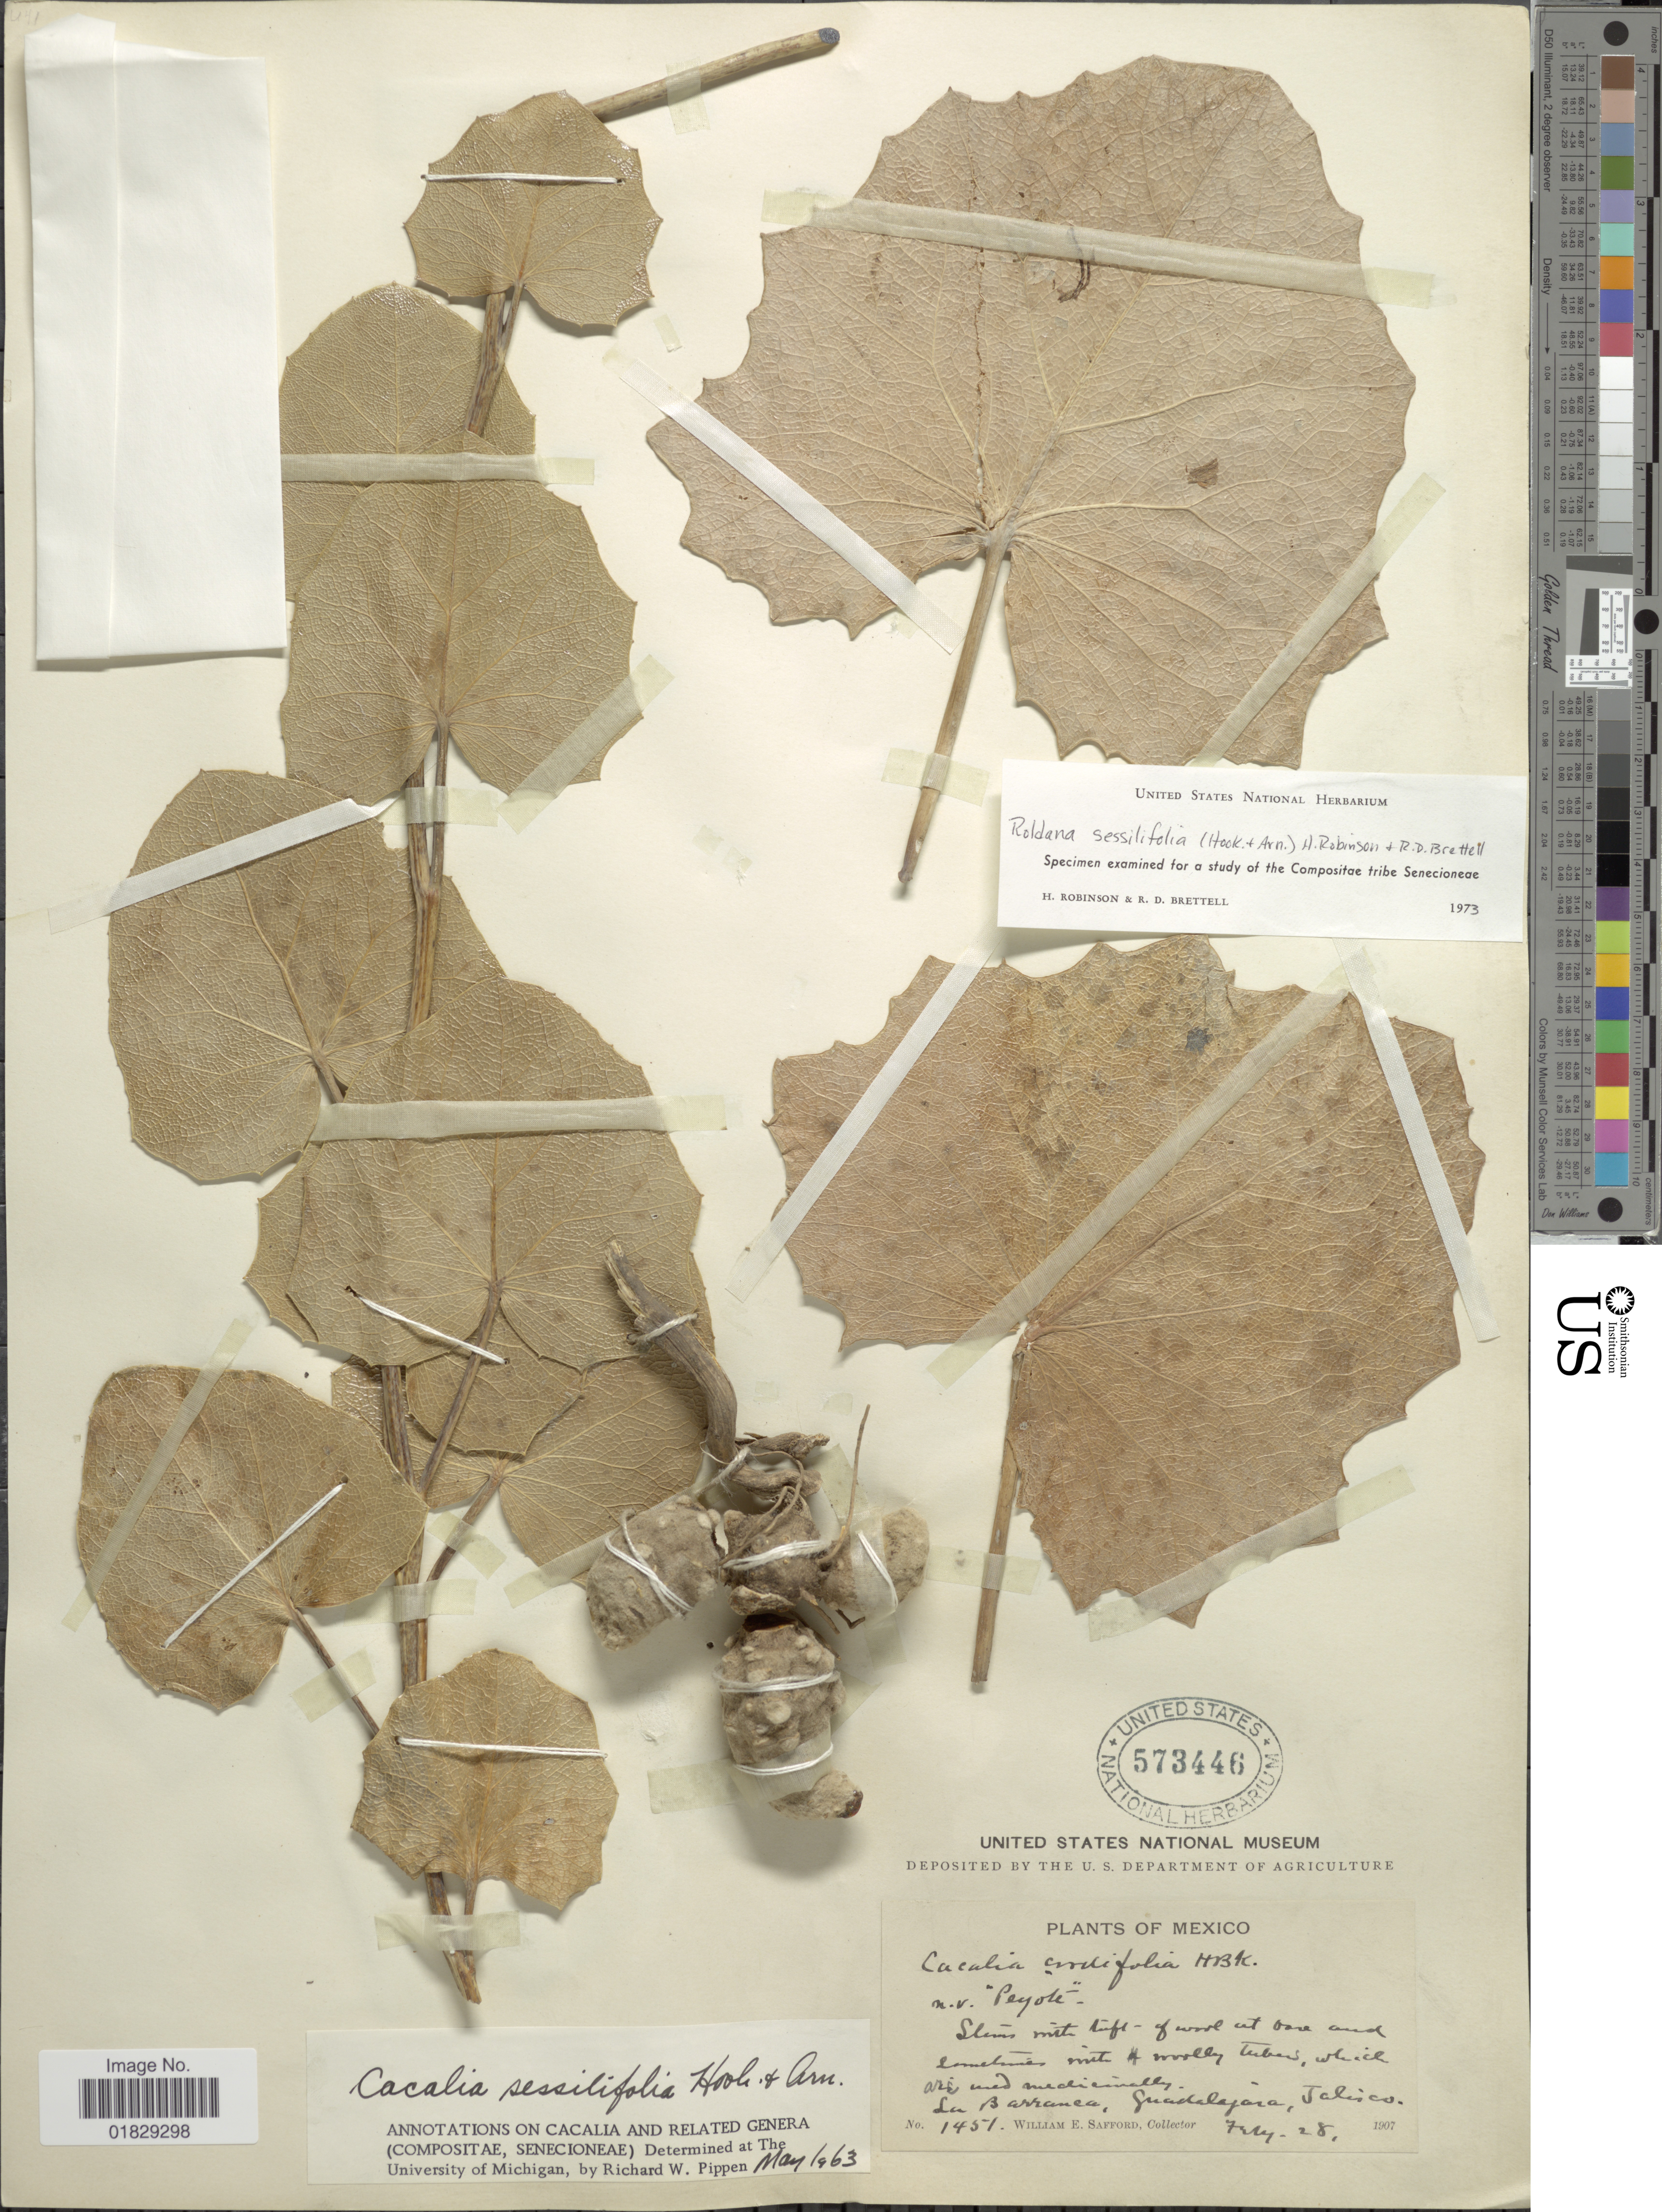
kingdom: Plantae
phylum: Tracheophyta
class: Magnoliopsida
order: Asterales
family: Asteraceae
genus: Roldana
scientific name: Roldana sessilifolia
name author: (Hook.) H. Rob. & Brettell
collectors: W. E. Safford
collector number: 1451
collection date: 1907-02-28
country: Mexico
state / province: Jalisco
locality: La Barranca, Guadalajara, Jalisco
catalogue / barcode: US 573446